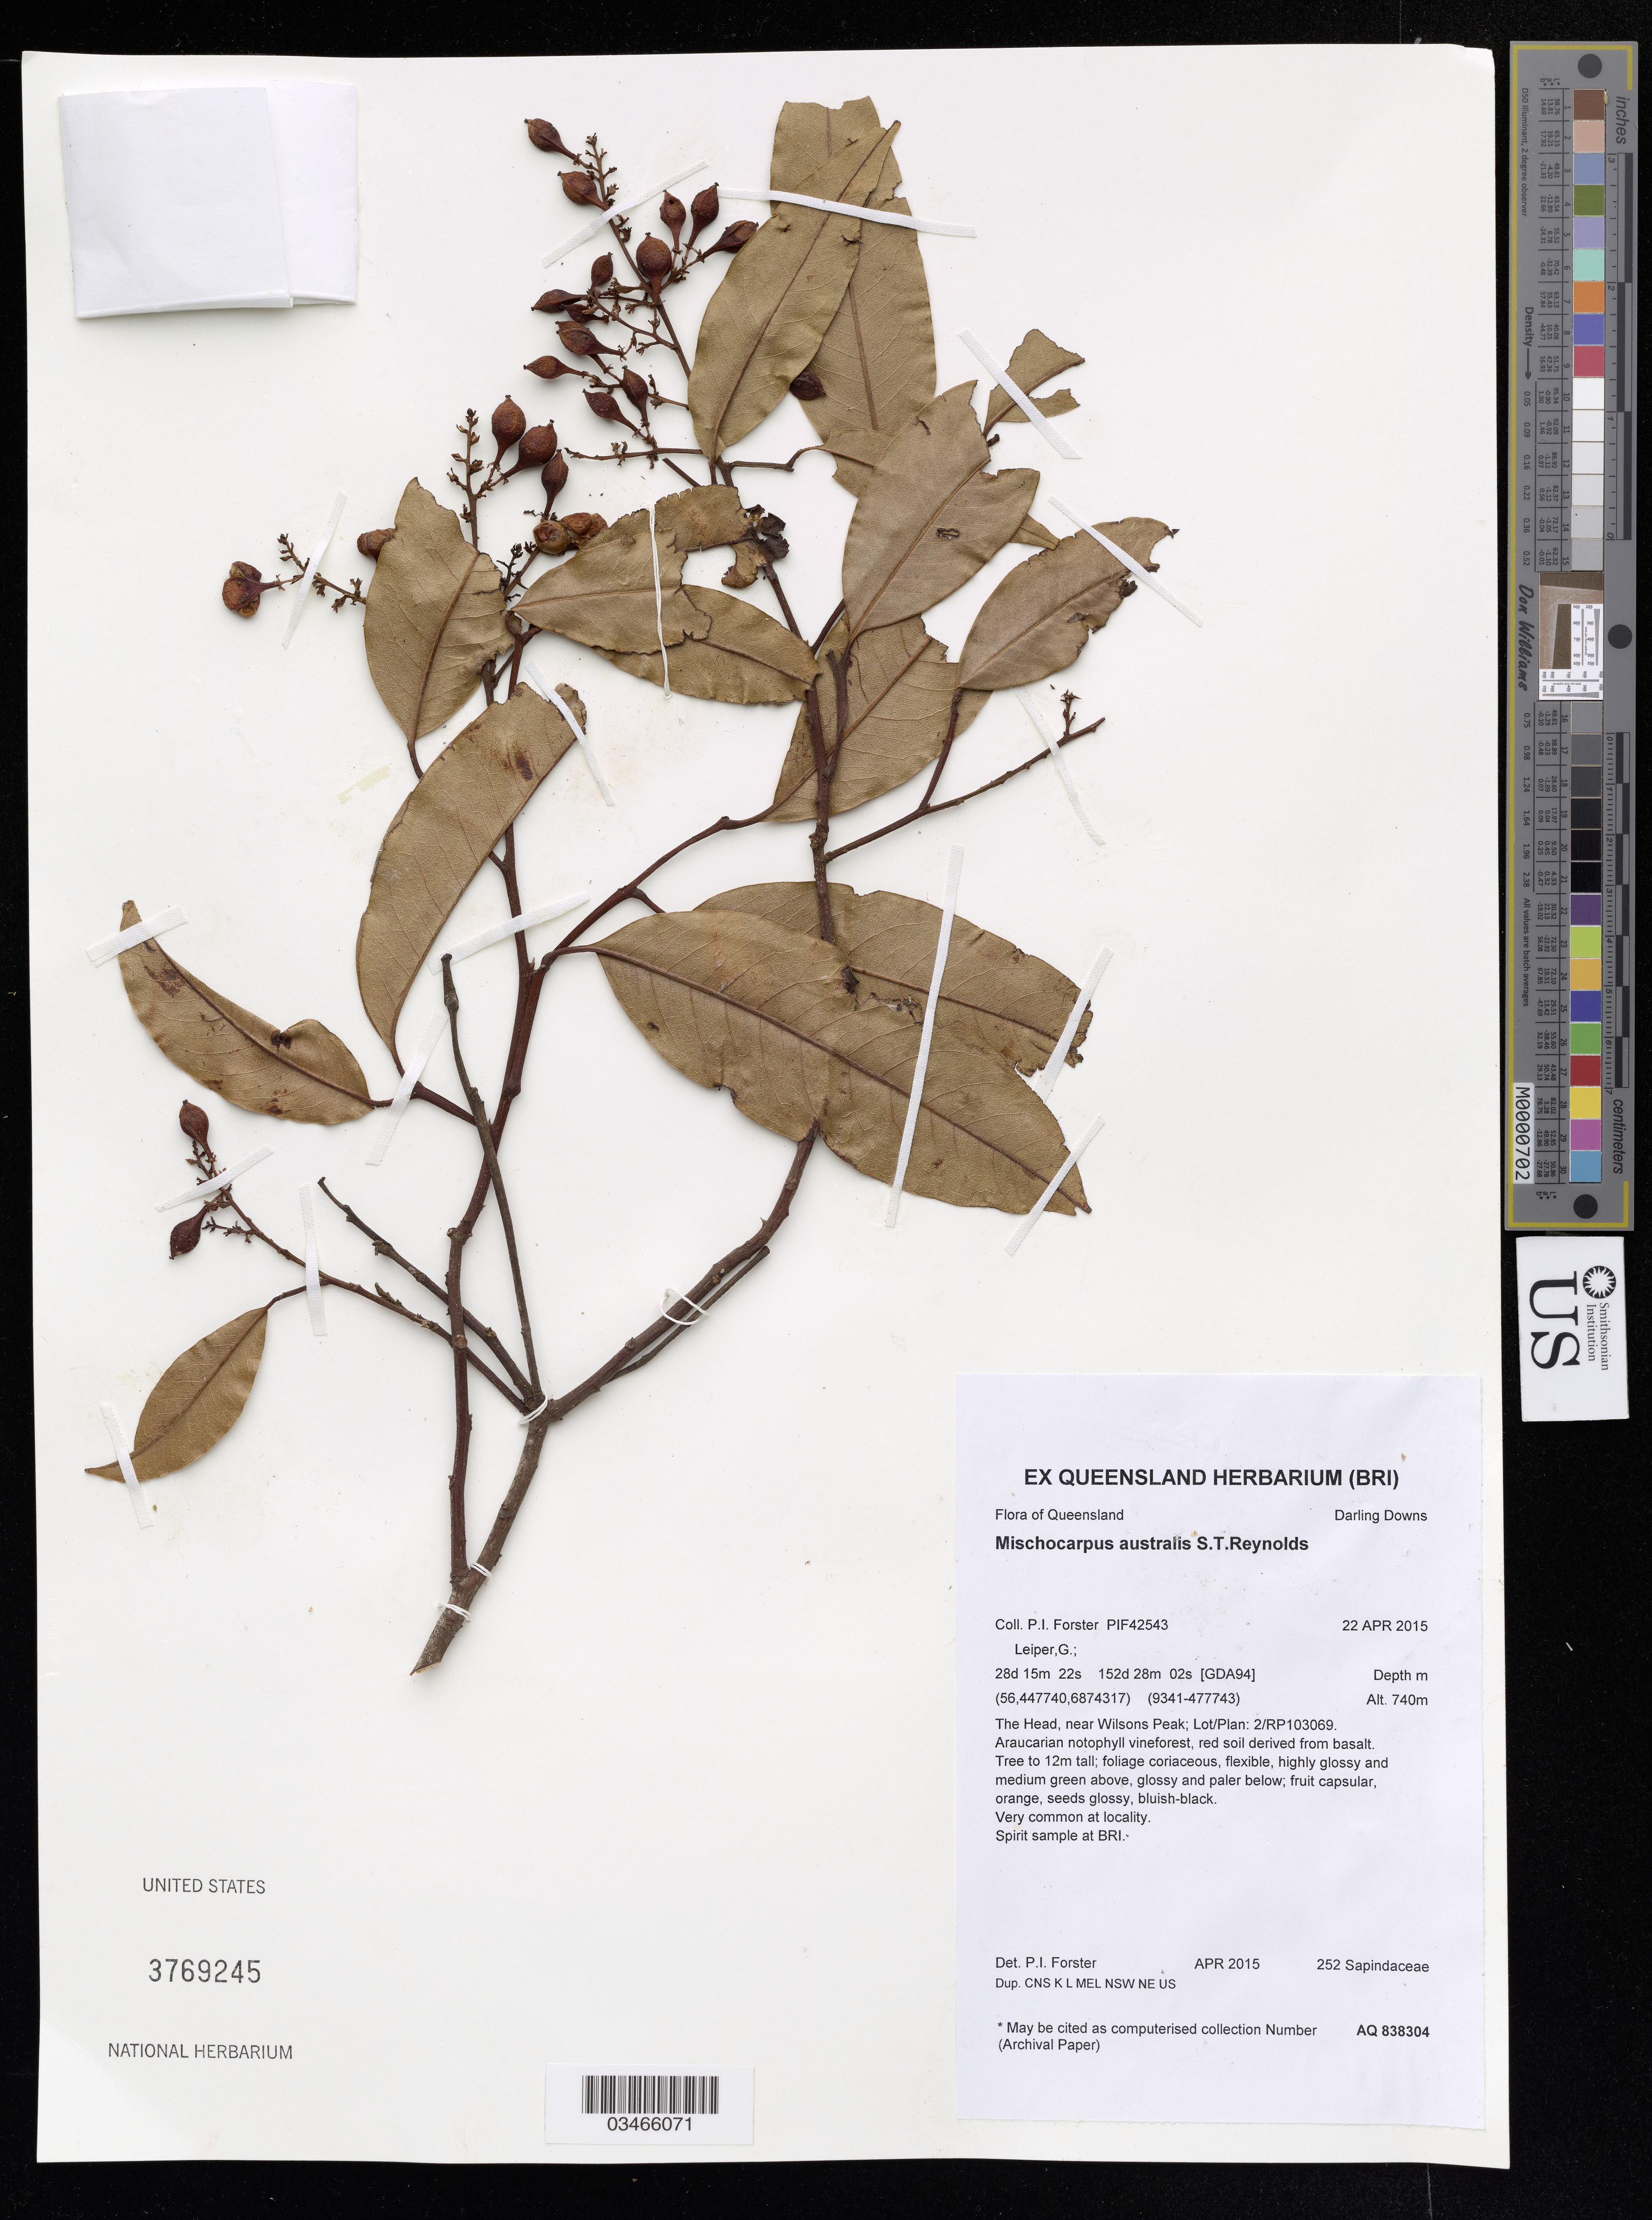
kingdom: Plantae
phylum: Tracheophyta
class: Magnoliopsida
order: Sapindales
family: Sapindaceae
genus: Mischocarpus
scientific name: Mischocarpus australis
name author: S. T. Reynolds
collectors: P. Forster & G. Leiper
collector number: PIF42543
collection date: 2015-04-22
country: Australia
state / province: Queensland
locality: Darling Downs. The Head, near Wilsons Peak; Lot/Plan: 2/RP103069. Araucarian notophyll vineforest, red soil derived from basalt.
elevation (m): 740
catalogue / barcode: US 3769245